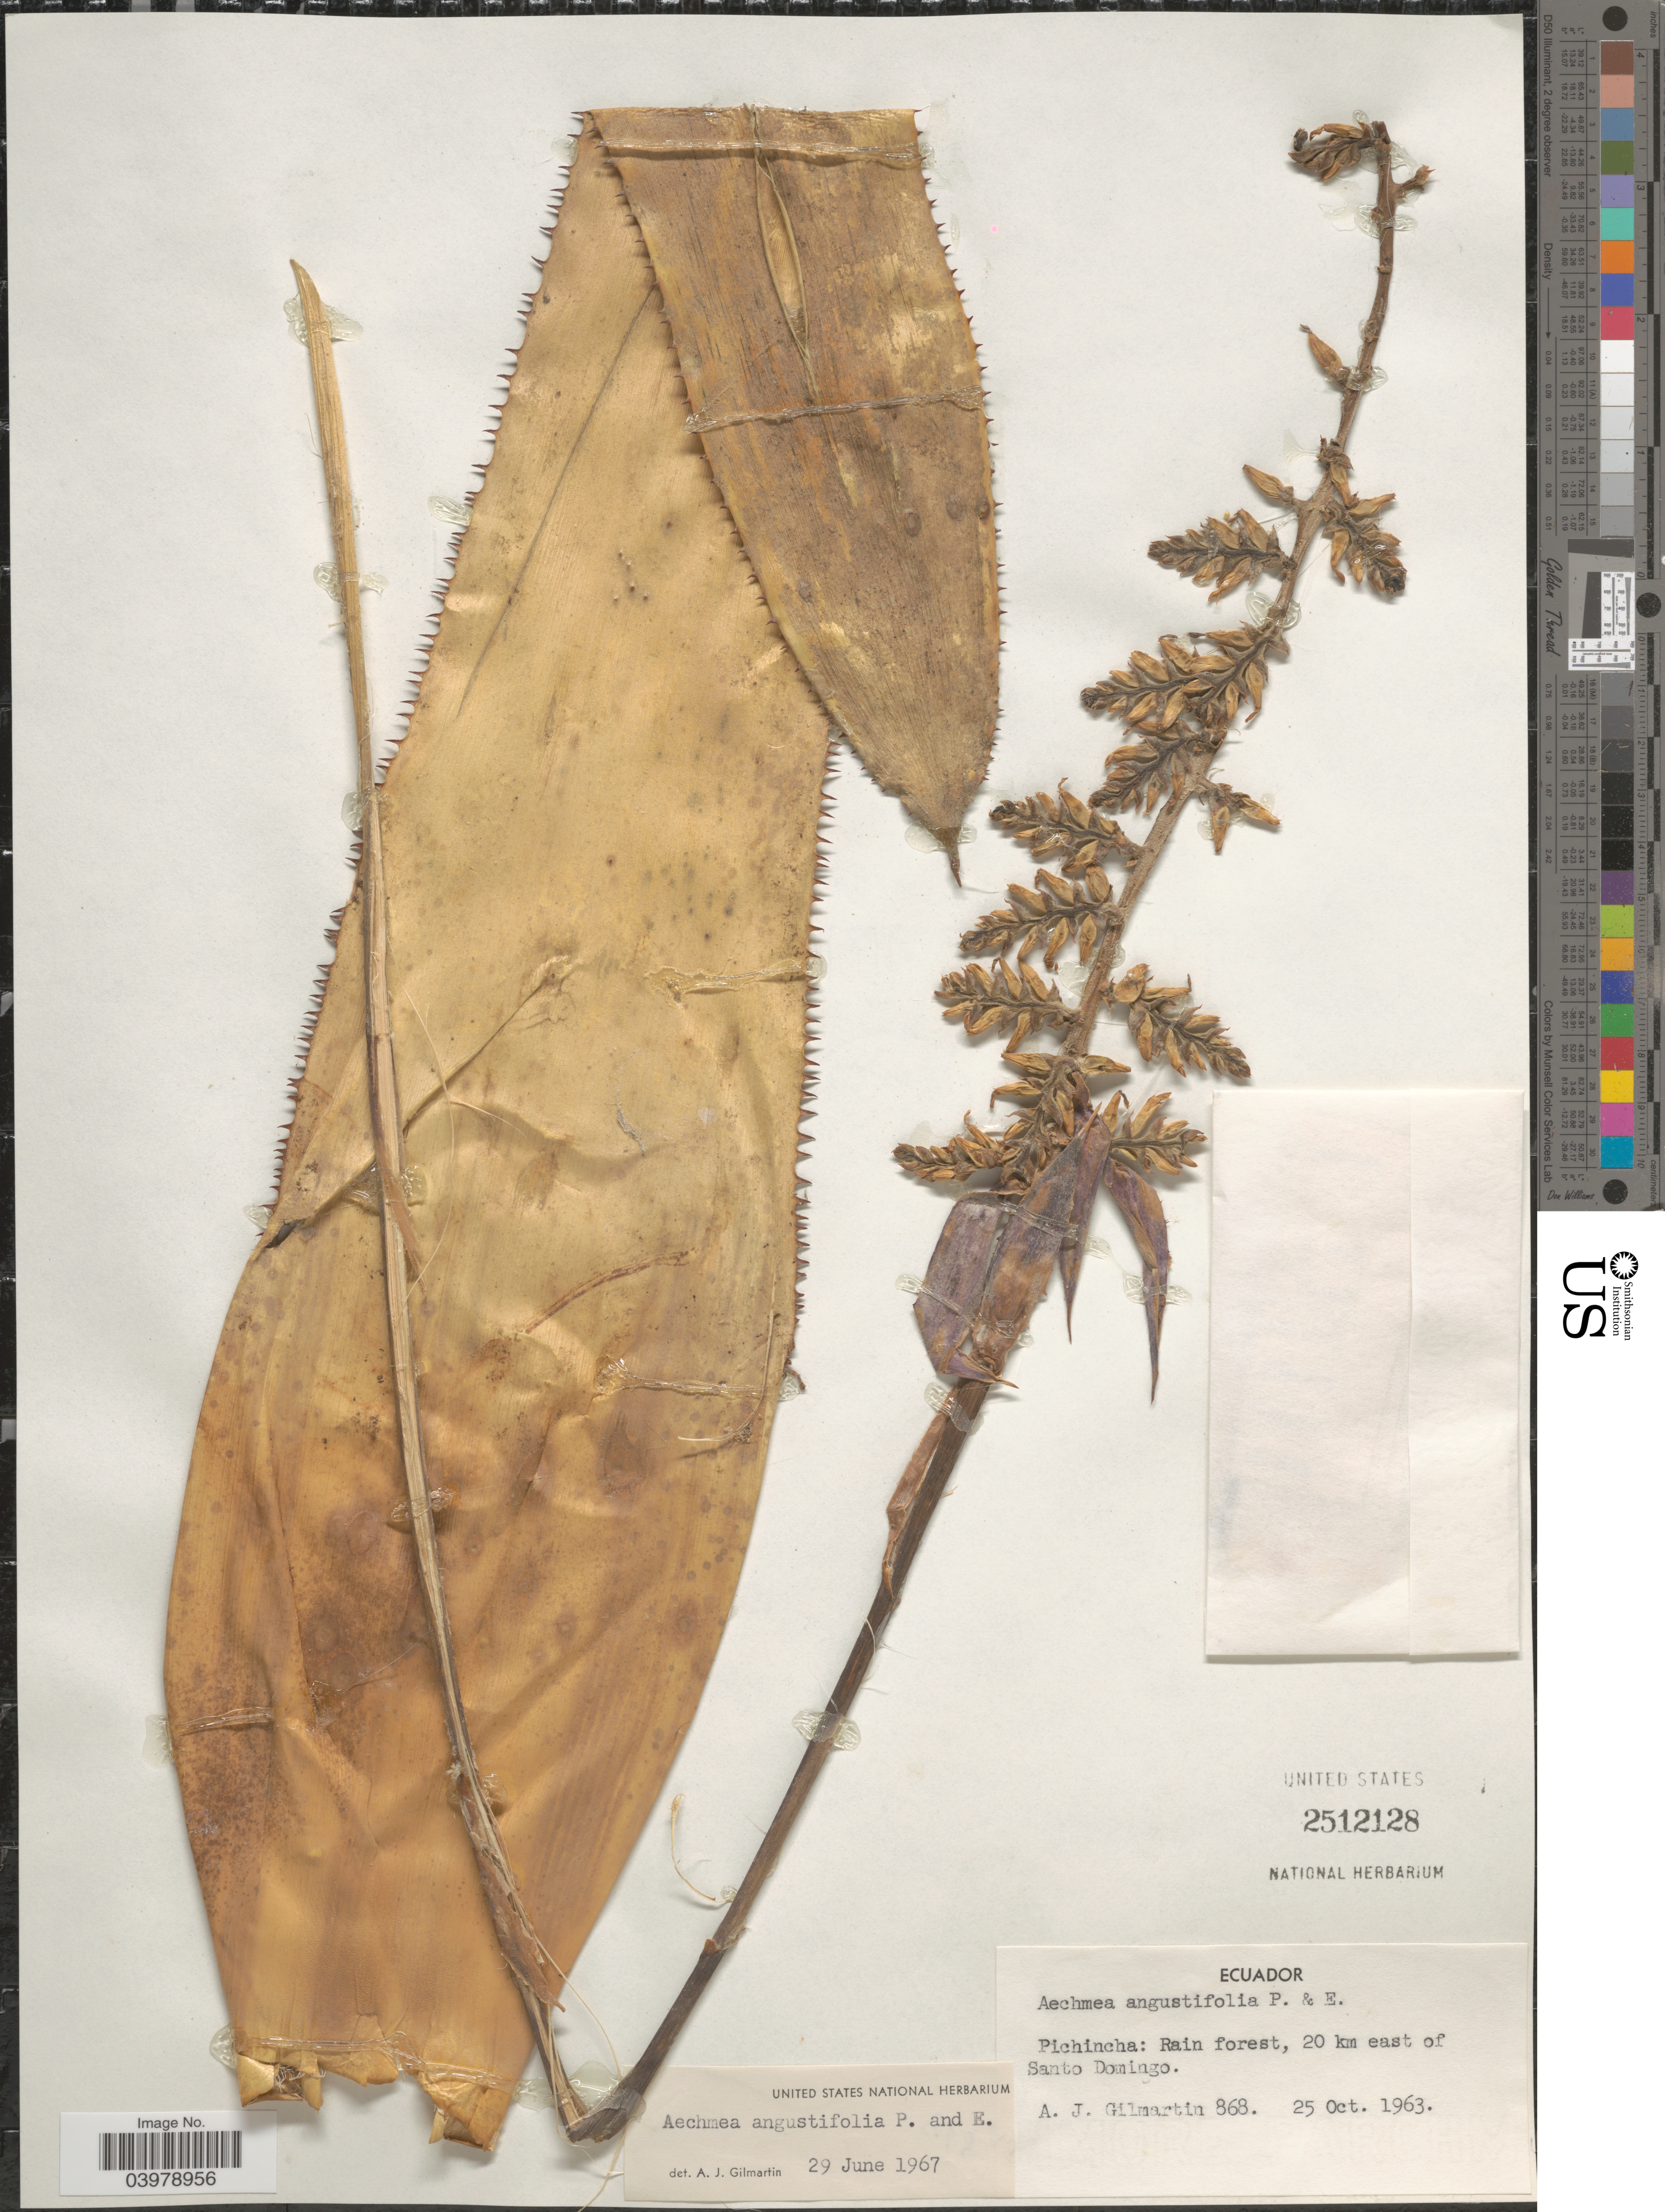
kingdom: Plantae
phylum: Tracheophyta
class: Liliopsida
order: Poales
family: Bromeliaceae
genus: Aechmea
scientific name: Aechmea angustifolia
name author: Poepp. & Endl.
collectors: A. J. Gilmartin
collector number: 868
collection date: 1963-10-25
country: Ecuador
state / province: Pichincha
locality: Rain forest, 20 km east of Santo Domingo.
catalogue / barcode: US 2512128